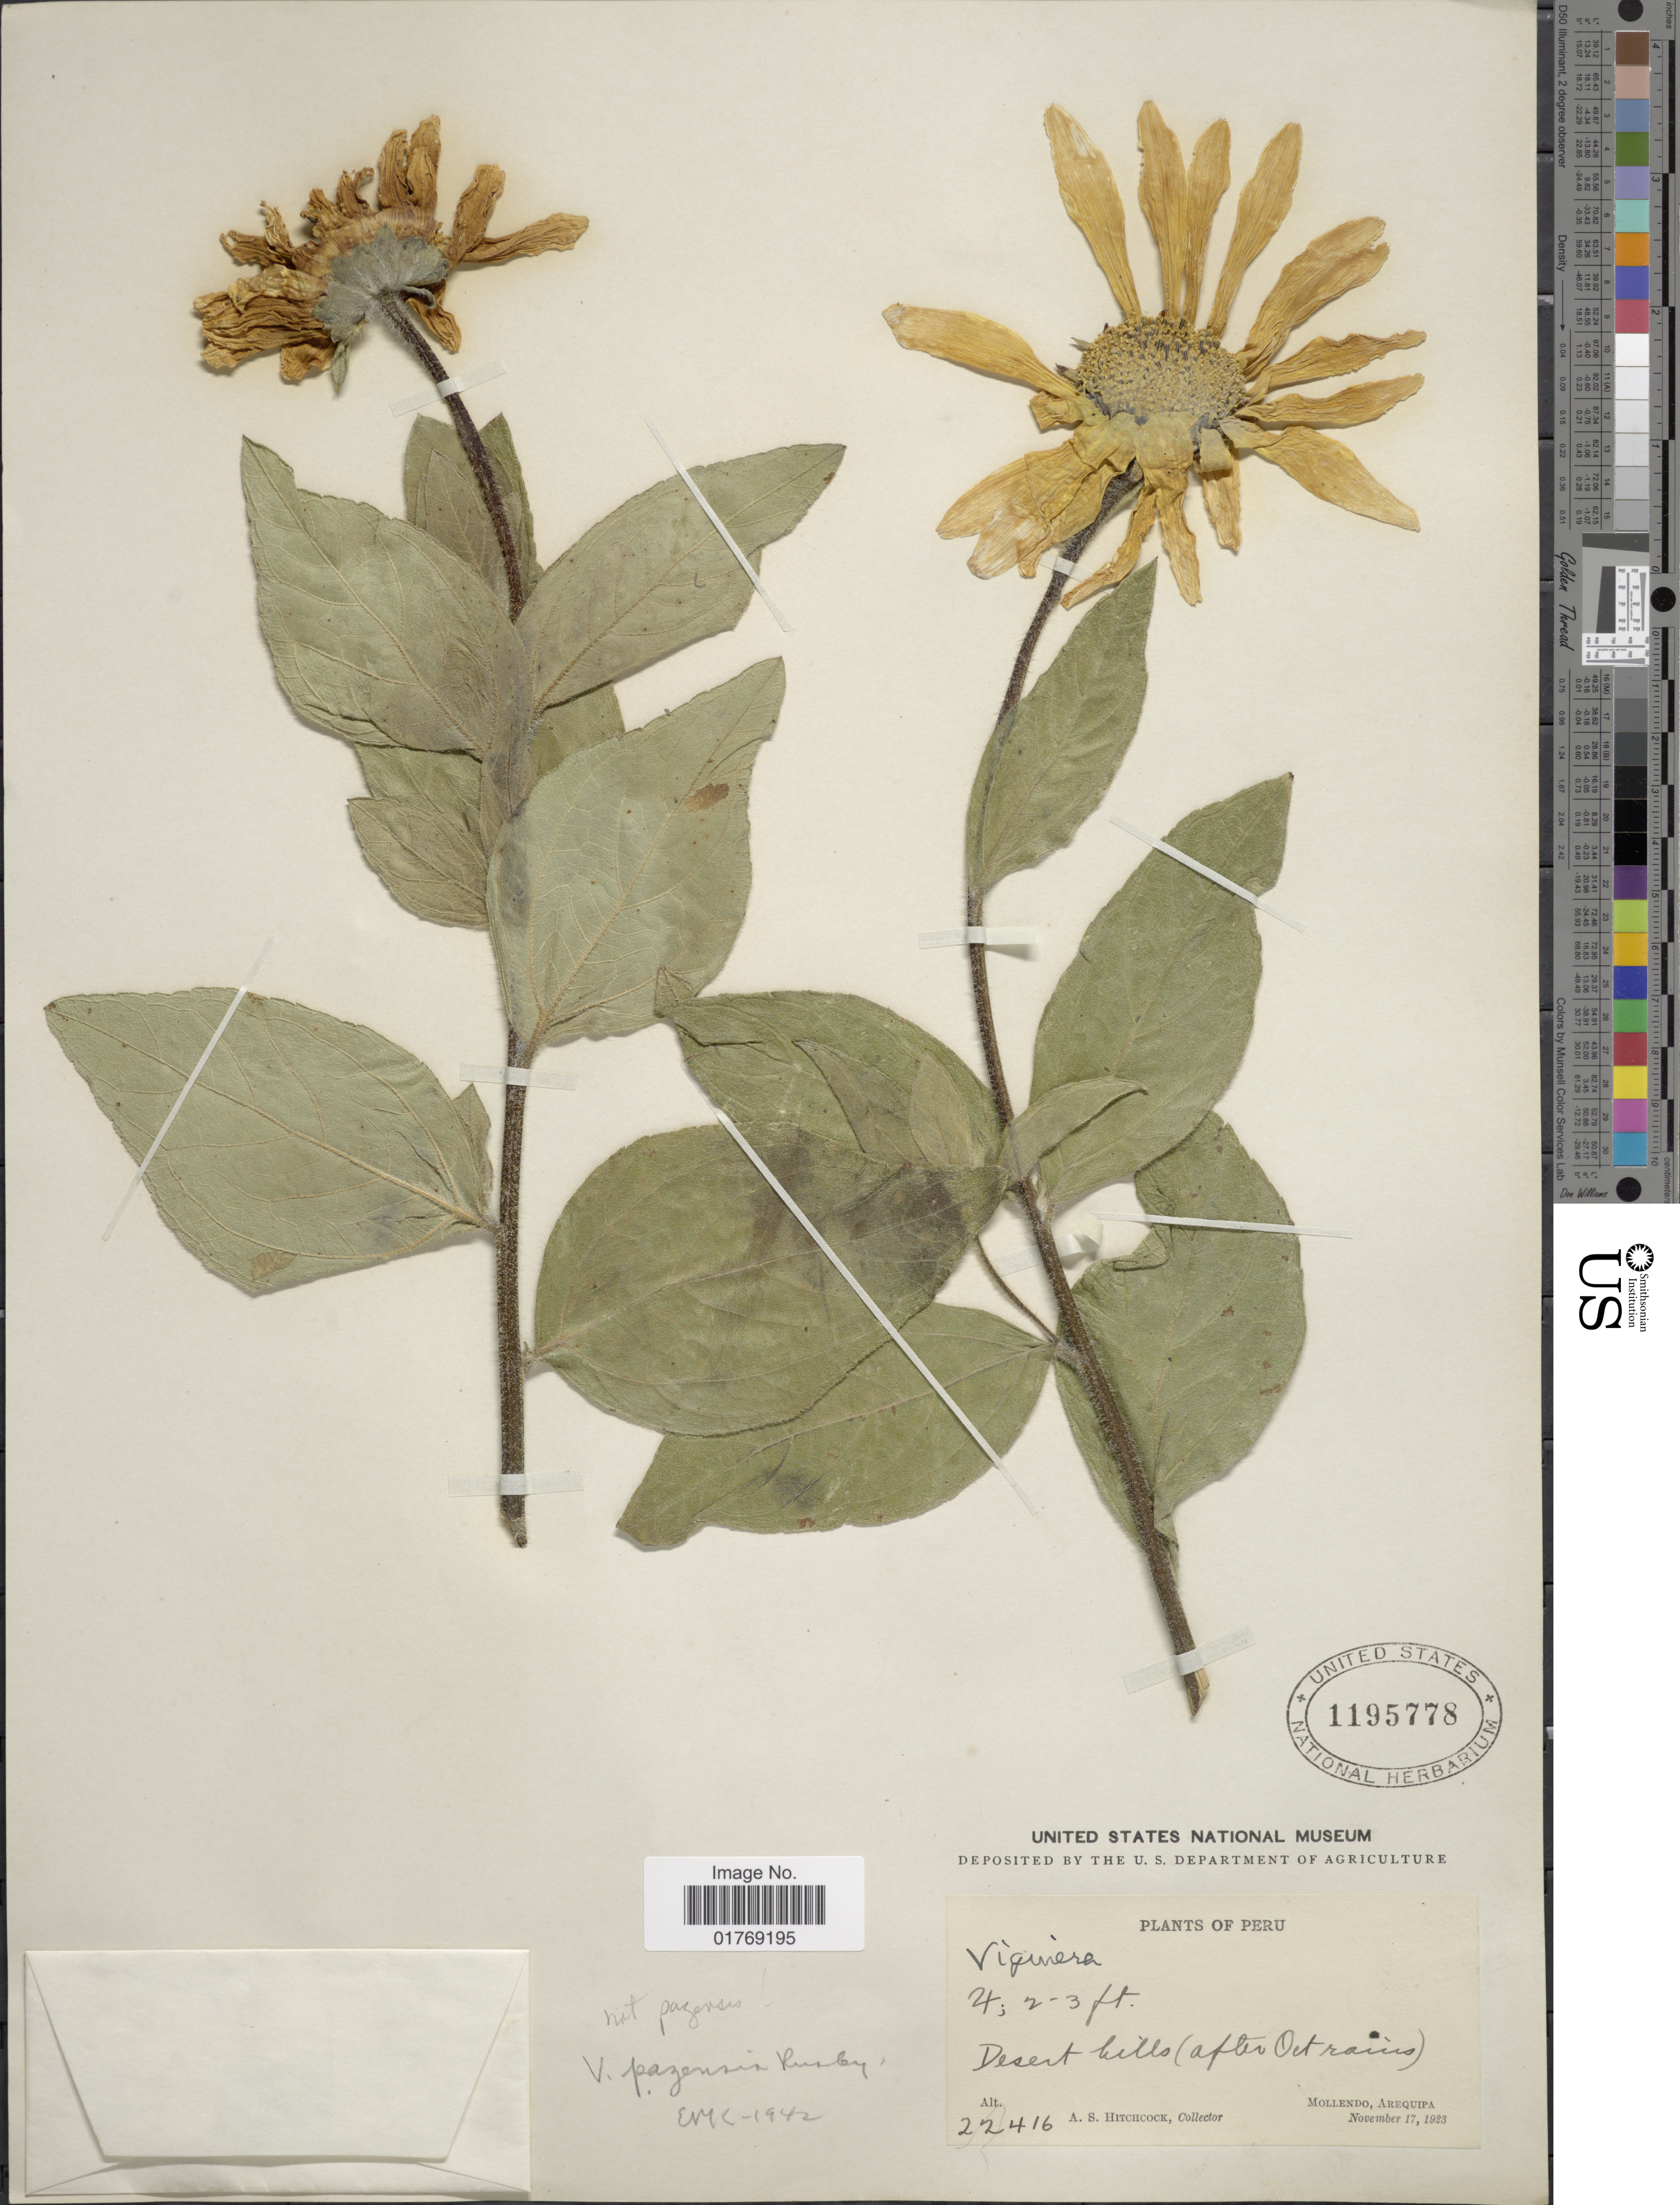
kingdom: Plantae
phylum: Tracheophyta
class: Magnoliopsida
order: Asterales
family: Asteraceae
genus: Viguiera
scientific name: Viguiera weberbaueri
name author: S.F. Blake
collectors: A. S. Hitchcock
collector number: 22416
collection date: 1923-11-17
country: Peru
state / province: Arequipa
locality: Desert hills (after Oct. rains), Mollendo, Arequipa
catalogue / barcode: US 1195778